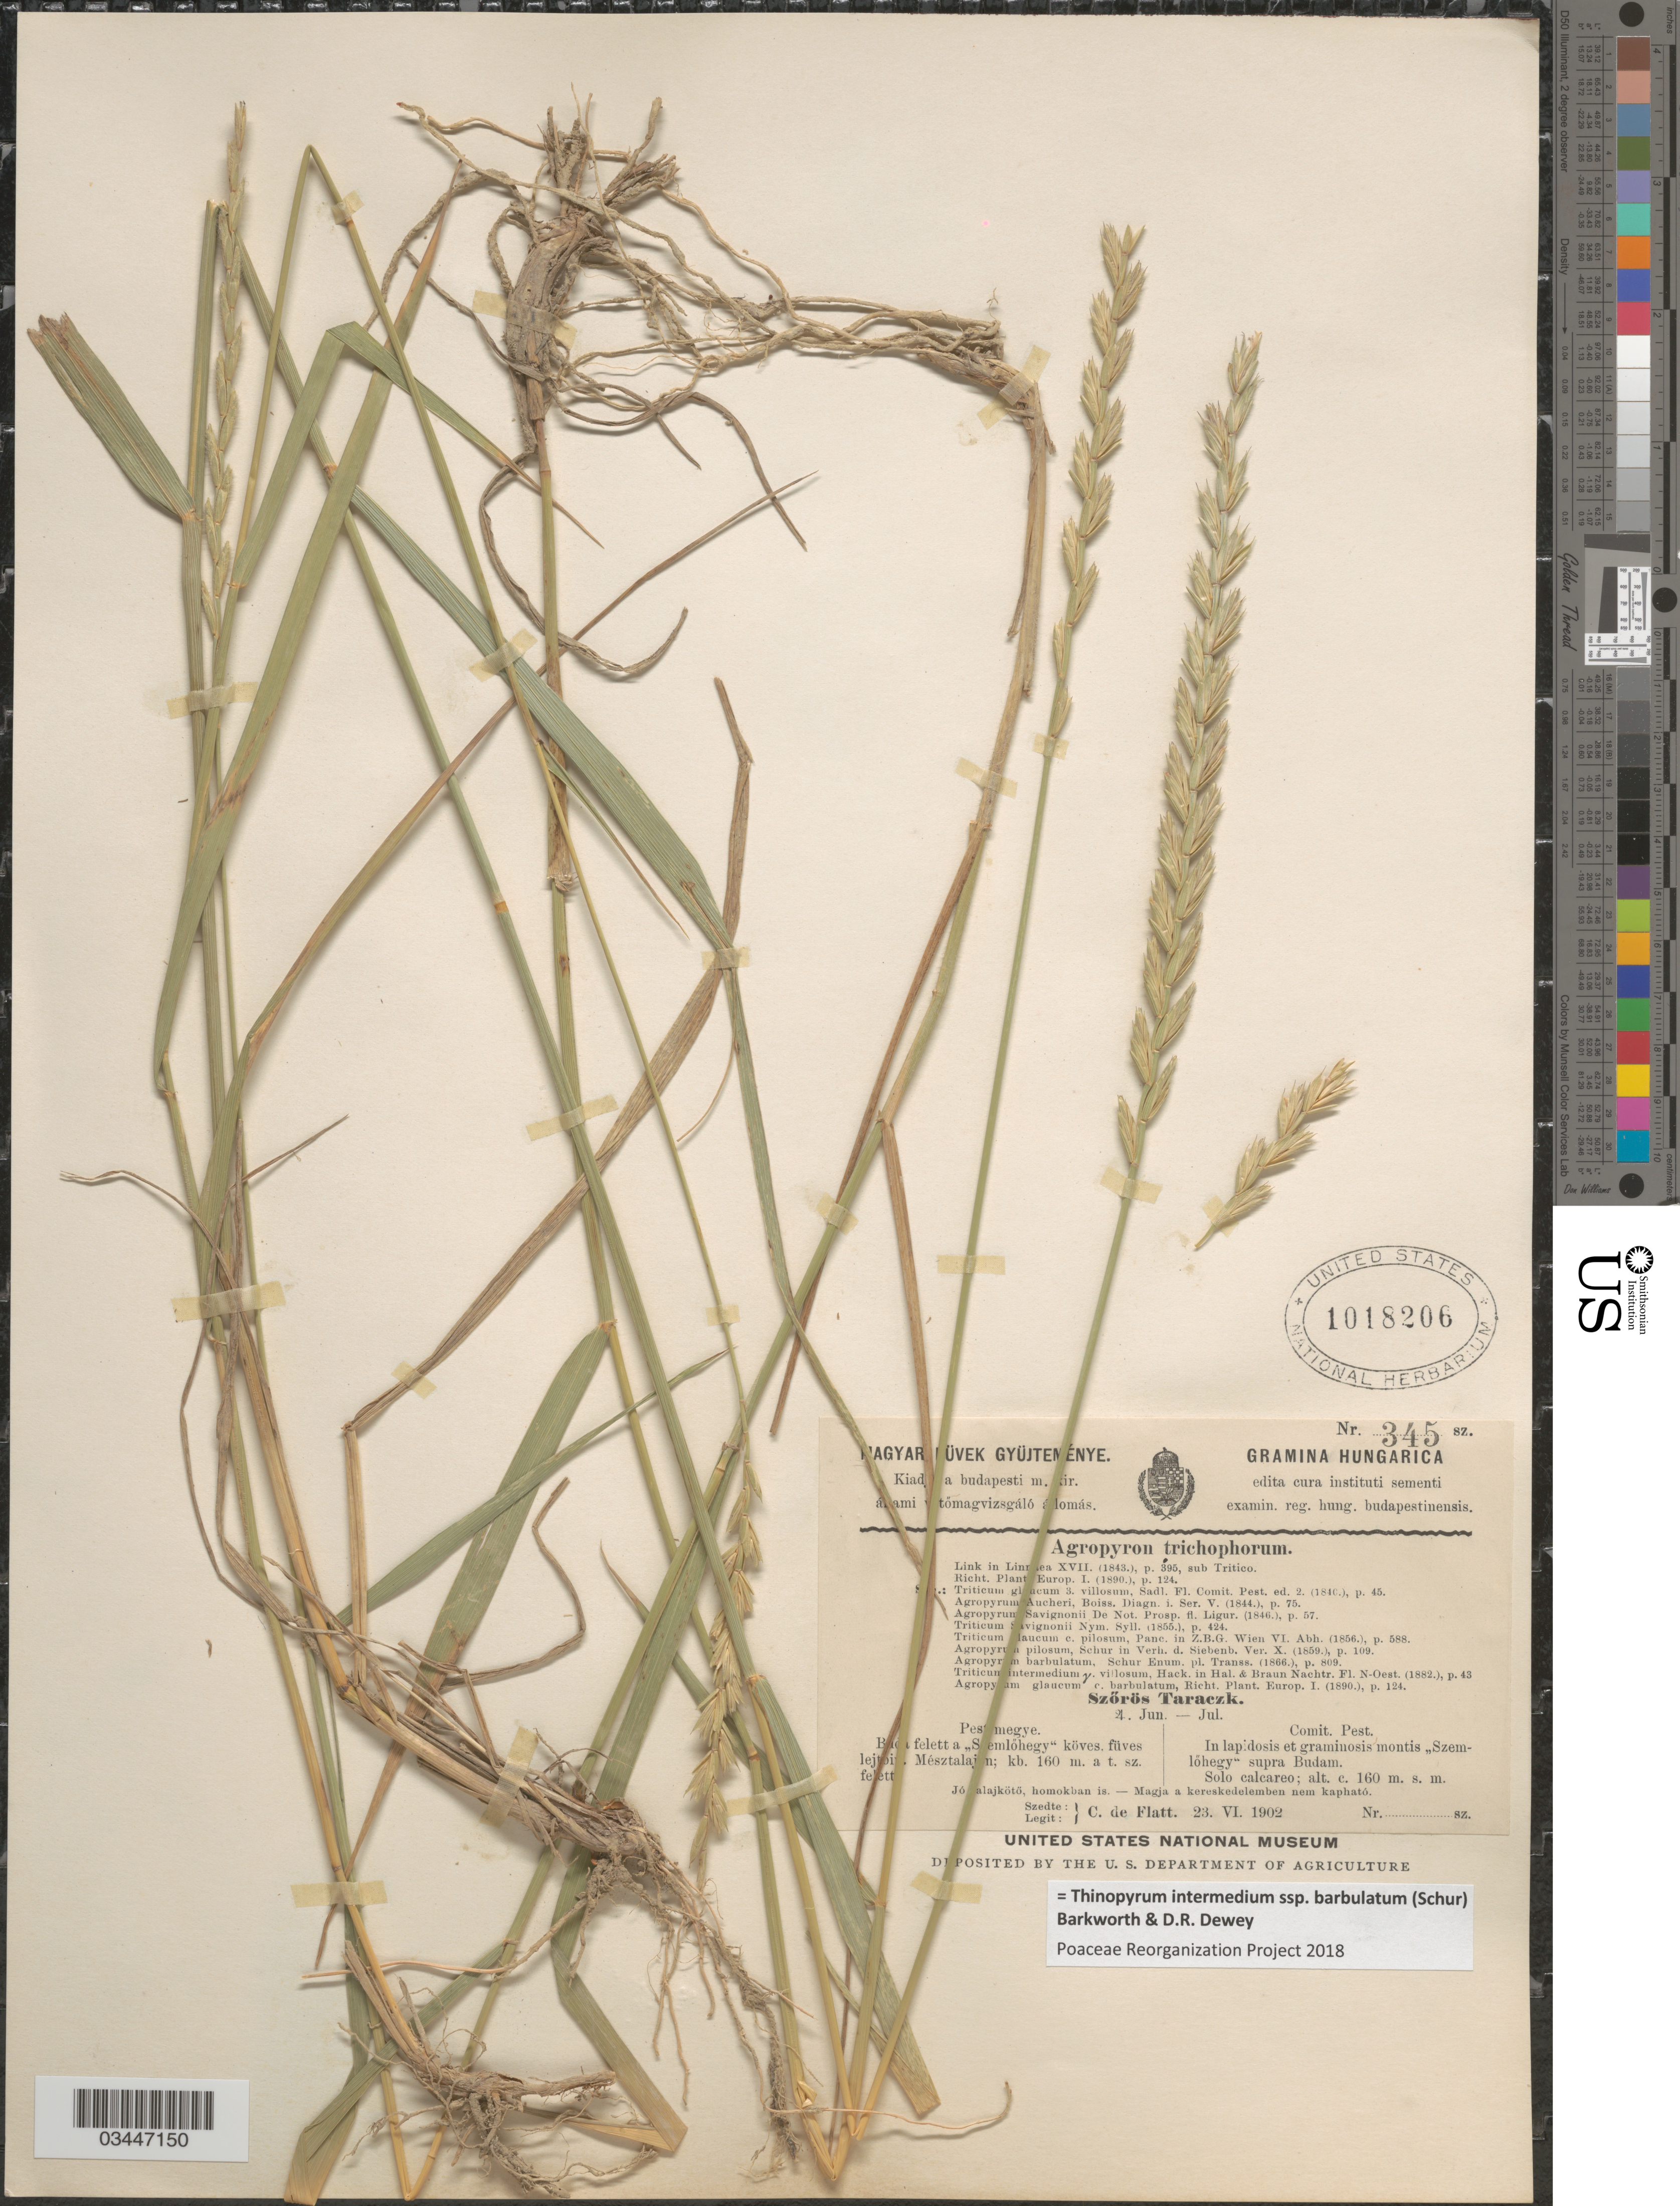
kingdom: Plantae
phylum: Tracheophyta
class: Liliopsida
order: Poales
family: Poaceae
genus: Thinopyrum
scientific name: Thinopyrum intermedium subsp. barbulatum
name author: (Schur) Barkworth & Dewey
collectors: C. de Flatt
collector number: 345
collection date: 1902-06-23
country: Hungary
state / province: Pest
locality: Hungarica. Comit. Pest. In lapidosis et graminosis montis "Szemlöhegy" supra Budam. Solo calcareo.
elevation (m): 160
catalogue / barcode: US 1018206